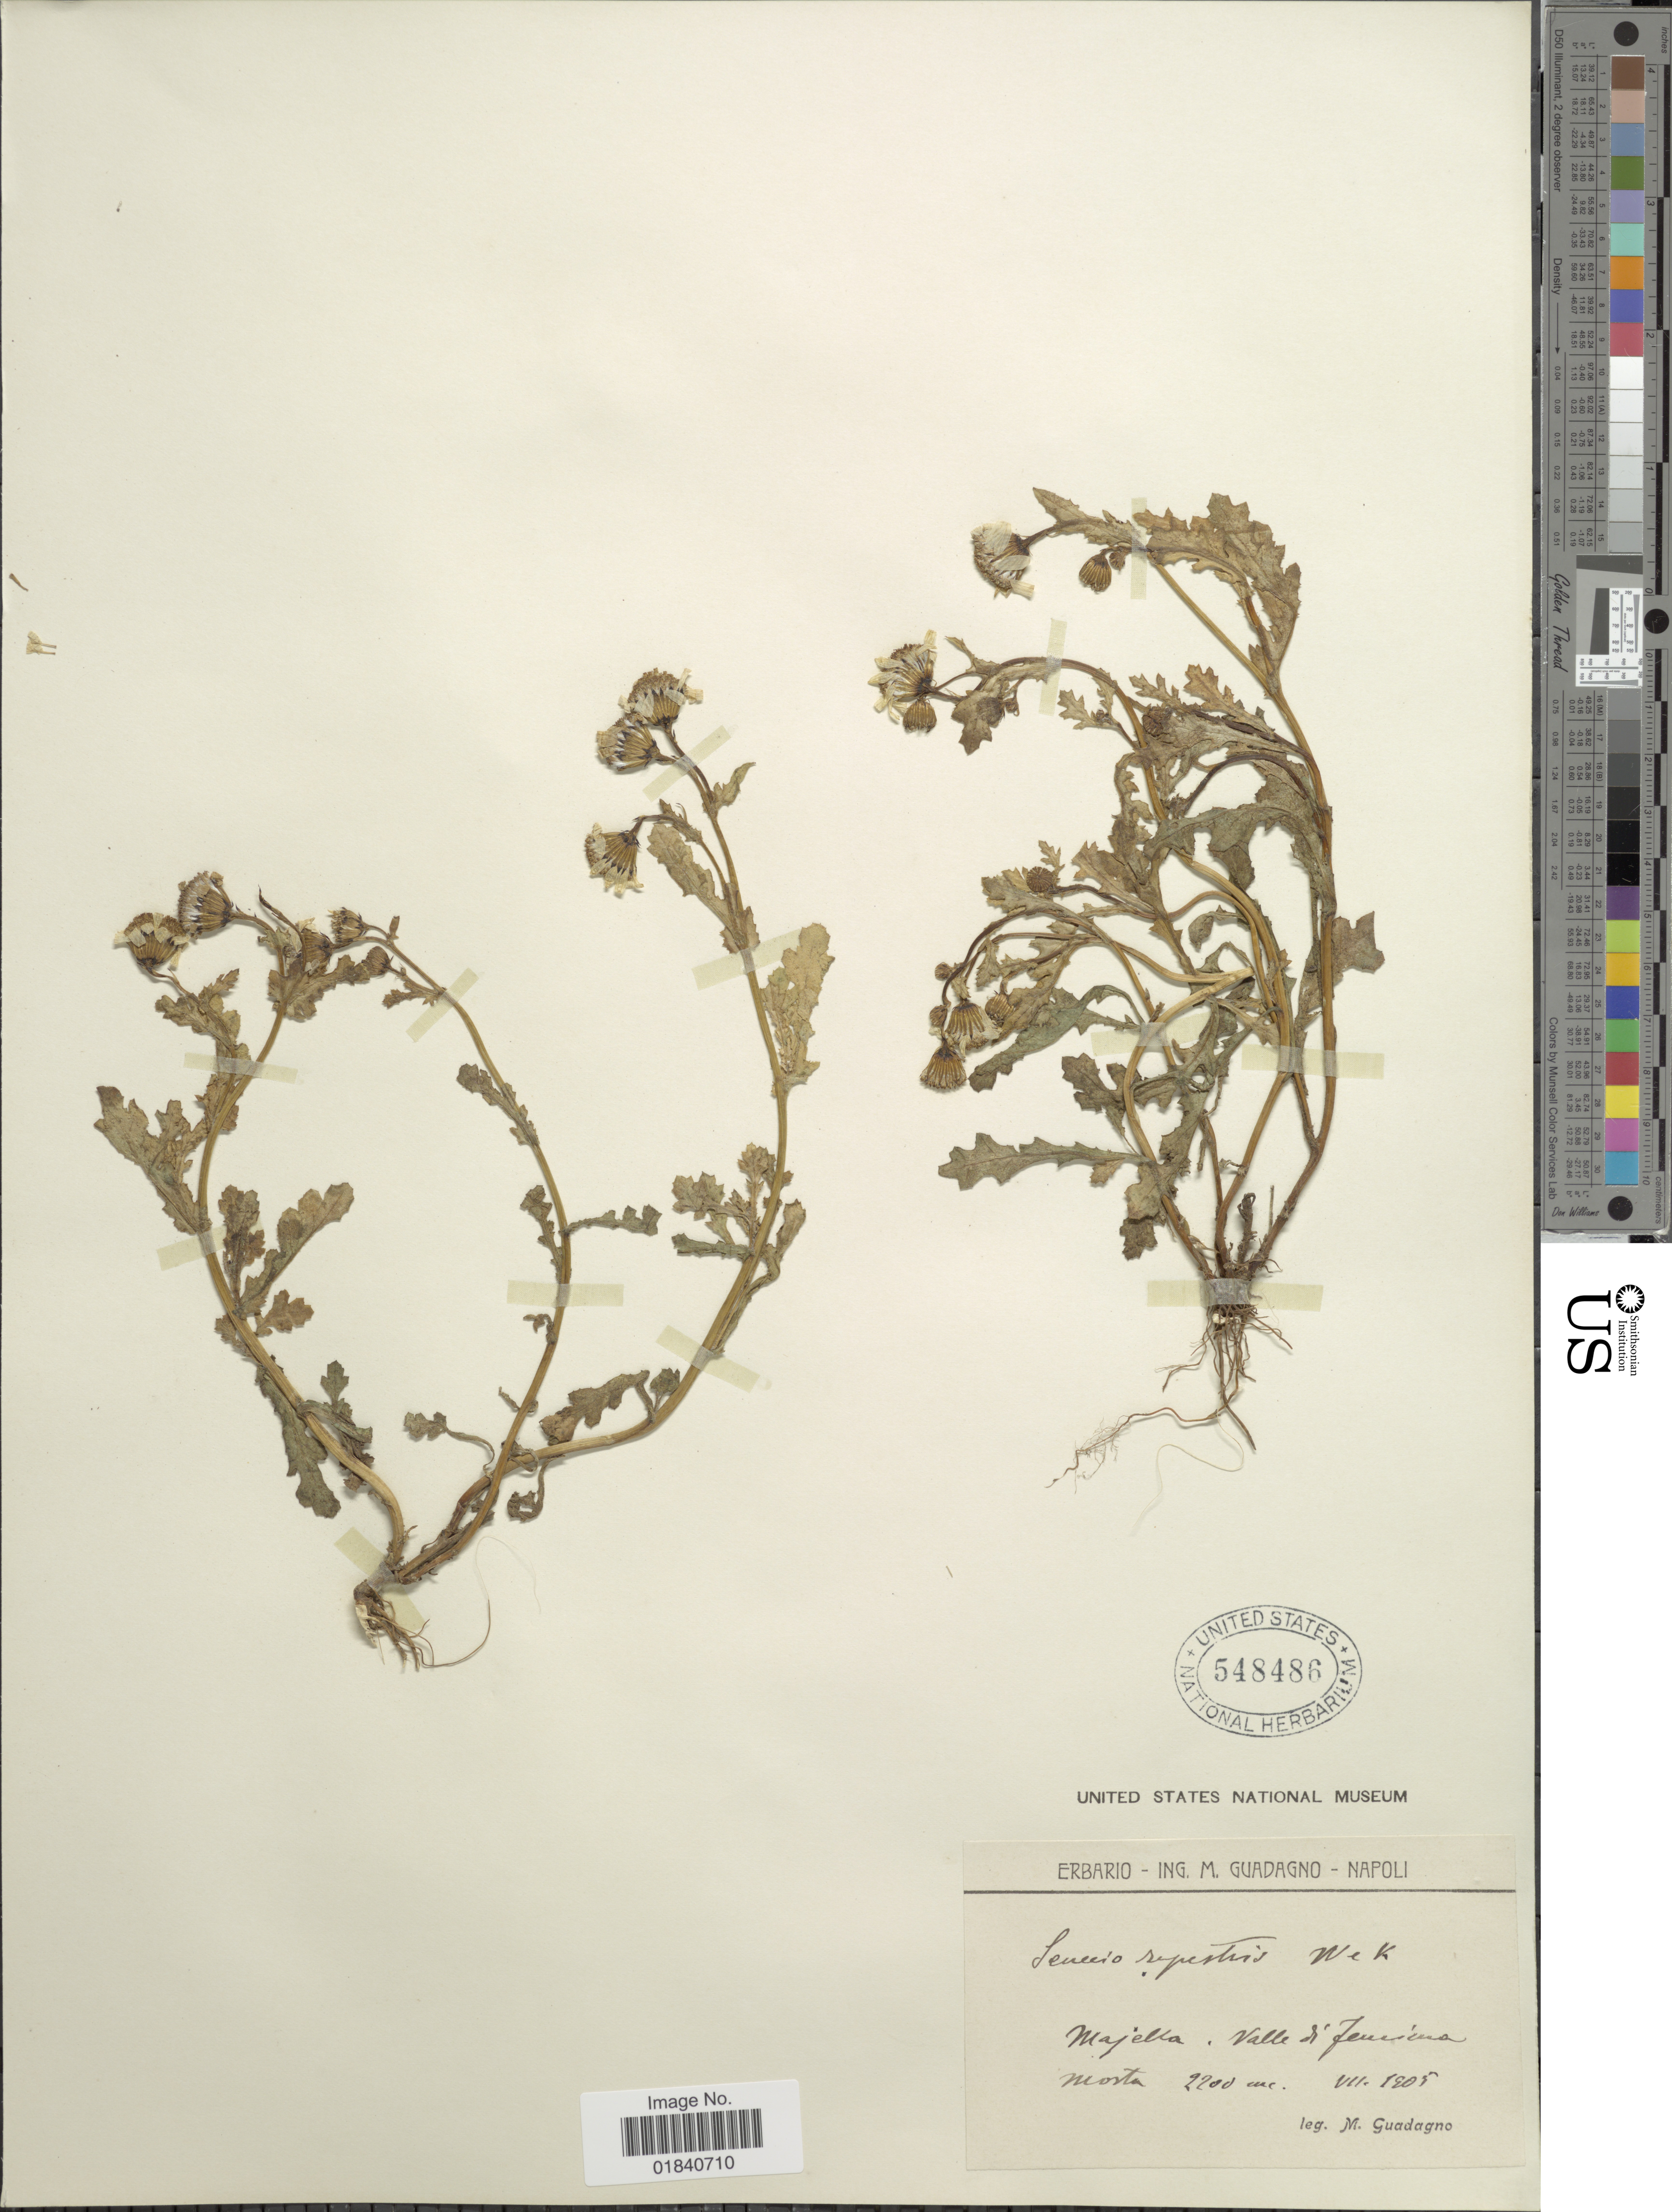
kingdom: Plantae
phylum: Tracheophyta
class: Magnoliopsida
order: Asterales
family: Asteraceae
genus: Senecio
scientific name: Senecio squalidus subsp. rupestris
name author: (Waldst. & Kit.) Greuter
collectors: M. Guadagno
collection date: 1905-07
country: Italy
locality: Majella. Valle di Femina Morta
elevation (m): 2200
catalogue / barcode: US 548486